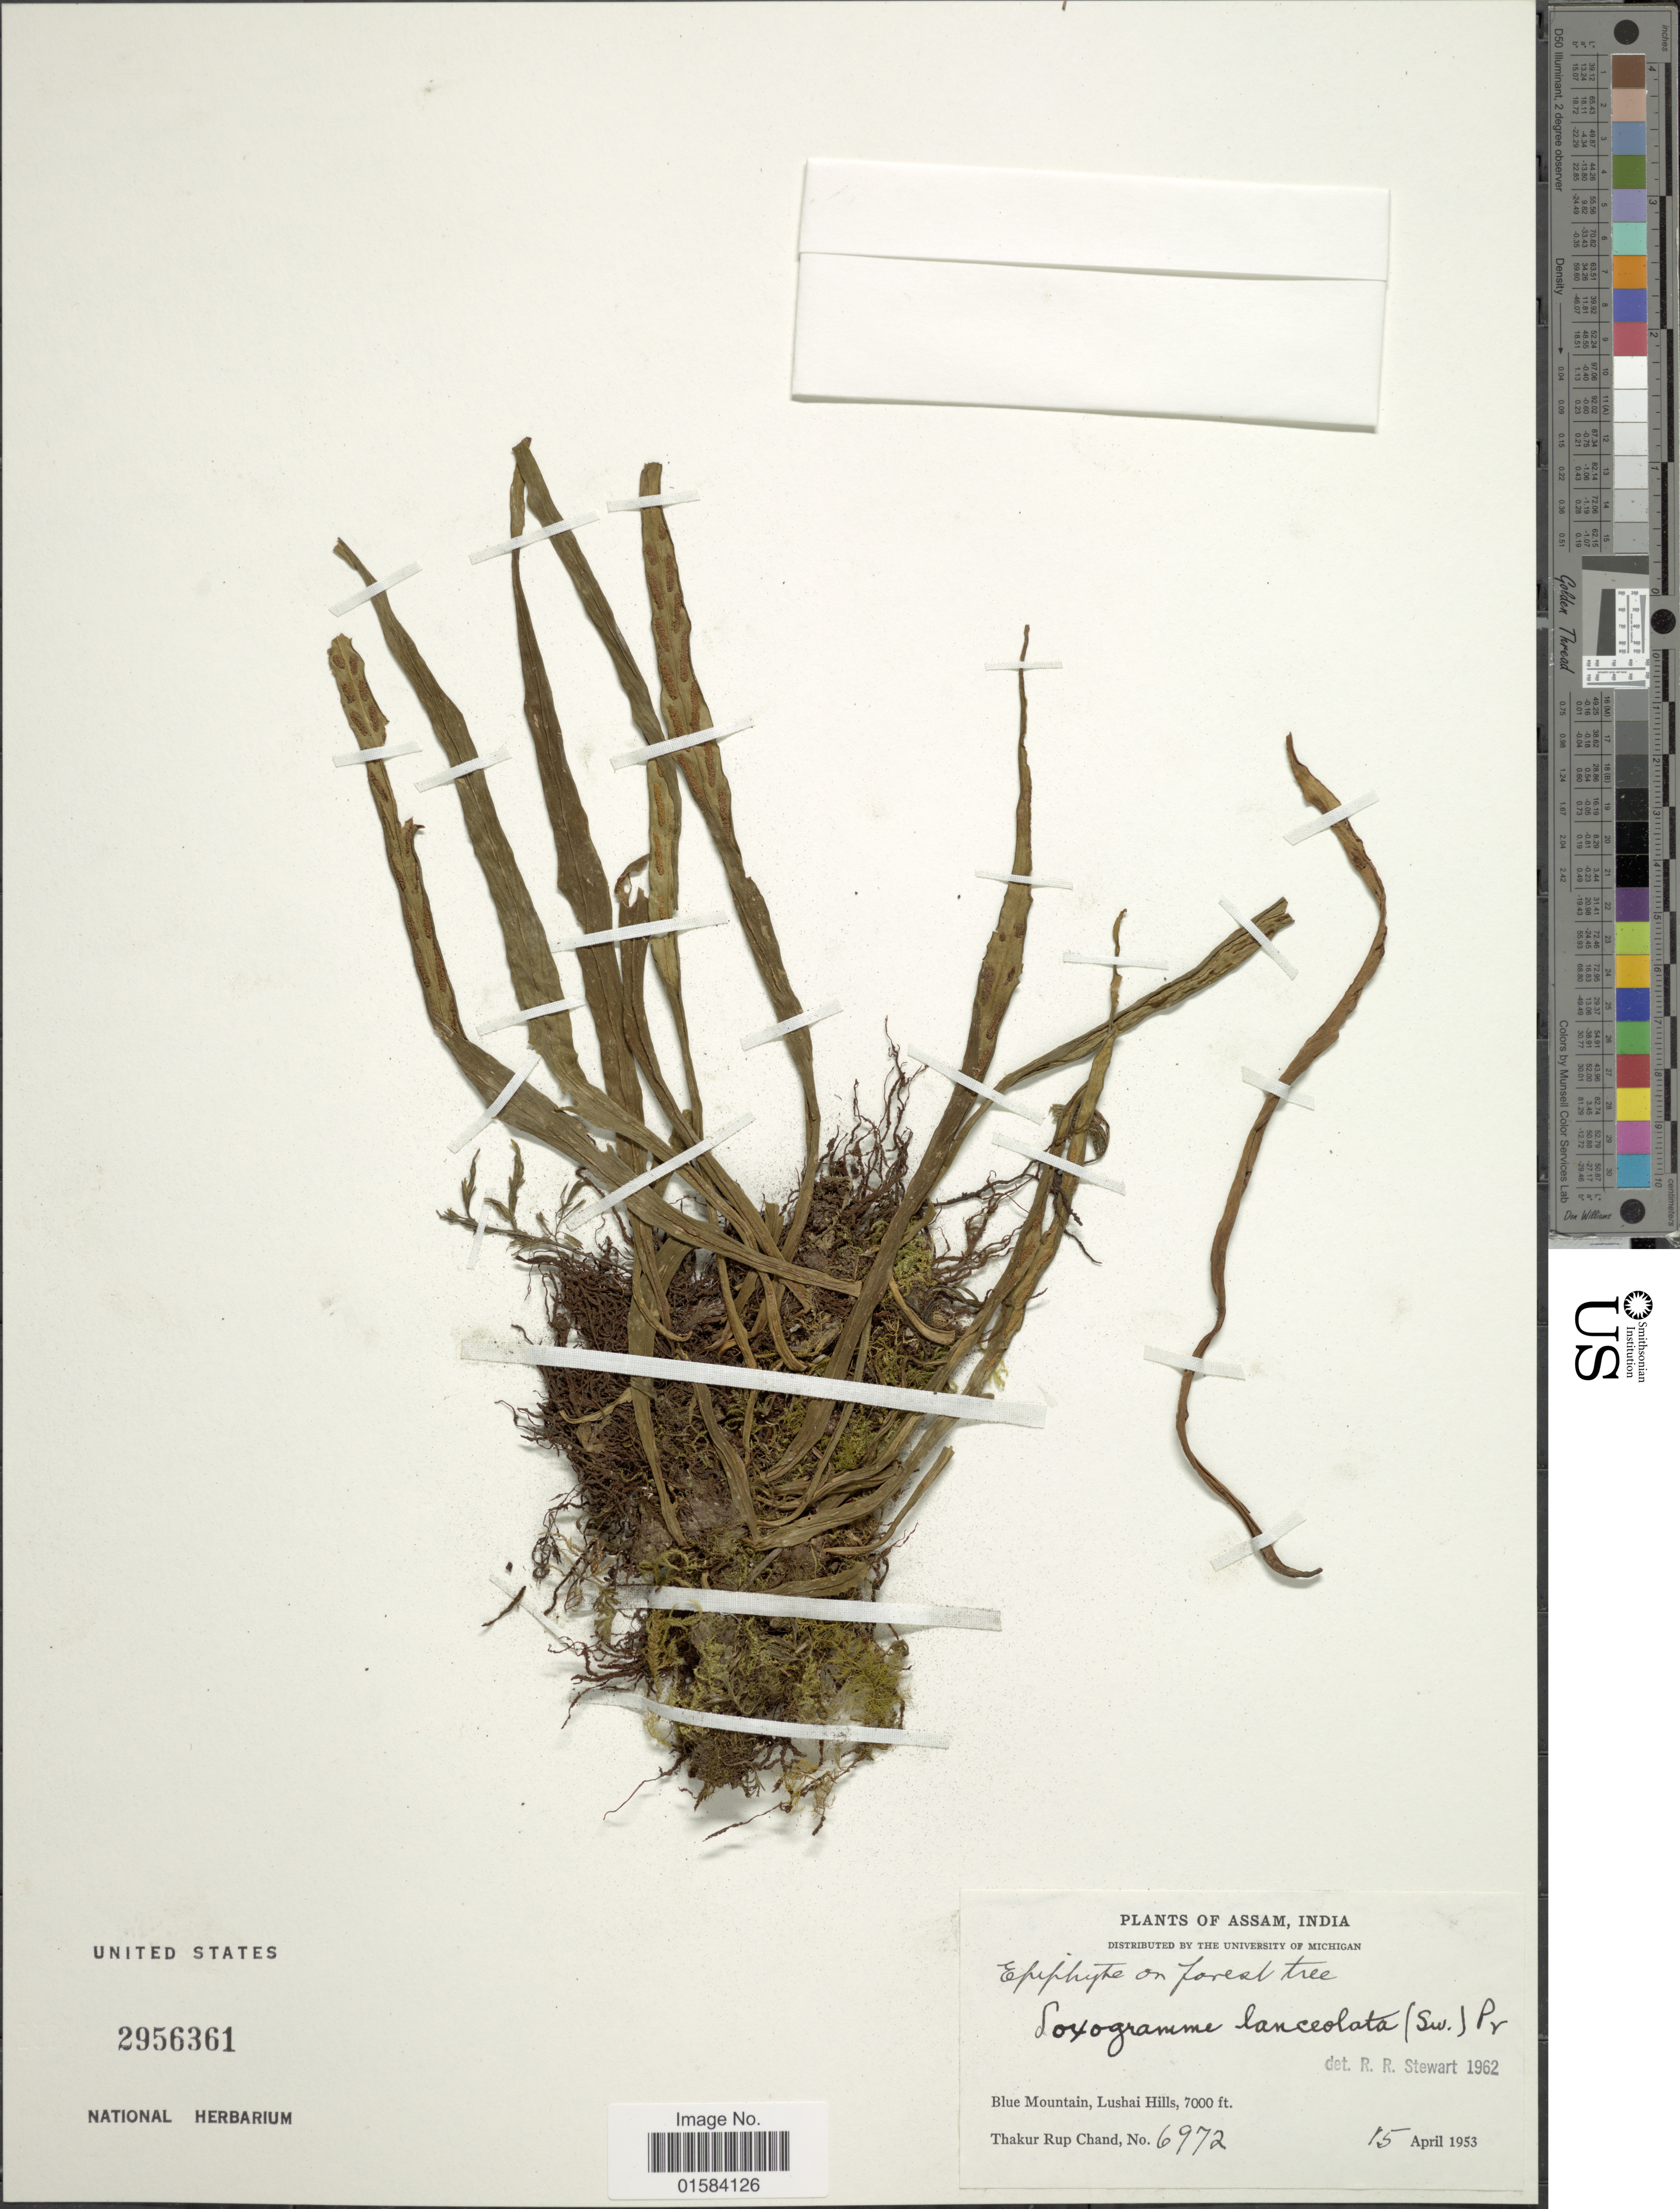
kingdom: Plantae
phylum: Tracheophyta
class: Polypodiopsida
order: Polypodiales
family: Polypodiaceae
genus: Loxogramme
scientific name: Loxogramme lanceolata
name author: (Sw.) C. Presl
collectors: T. R. Chand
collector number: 6972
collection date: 1953-04-15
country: India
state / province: Assam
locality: Blue Mountain, Lushai Hills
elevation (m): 2134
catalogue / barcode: US 2956361